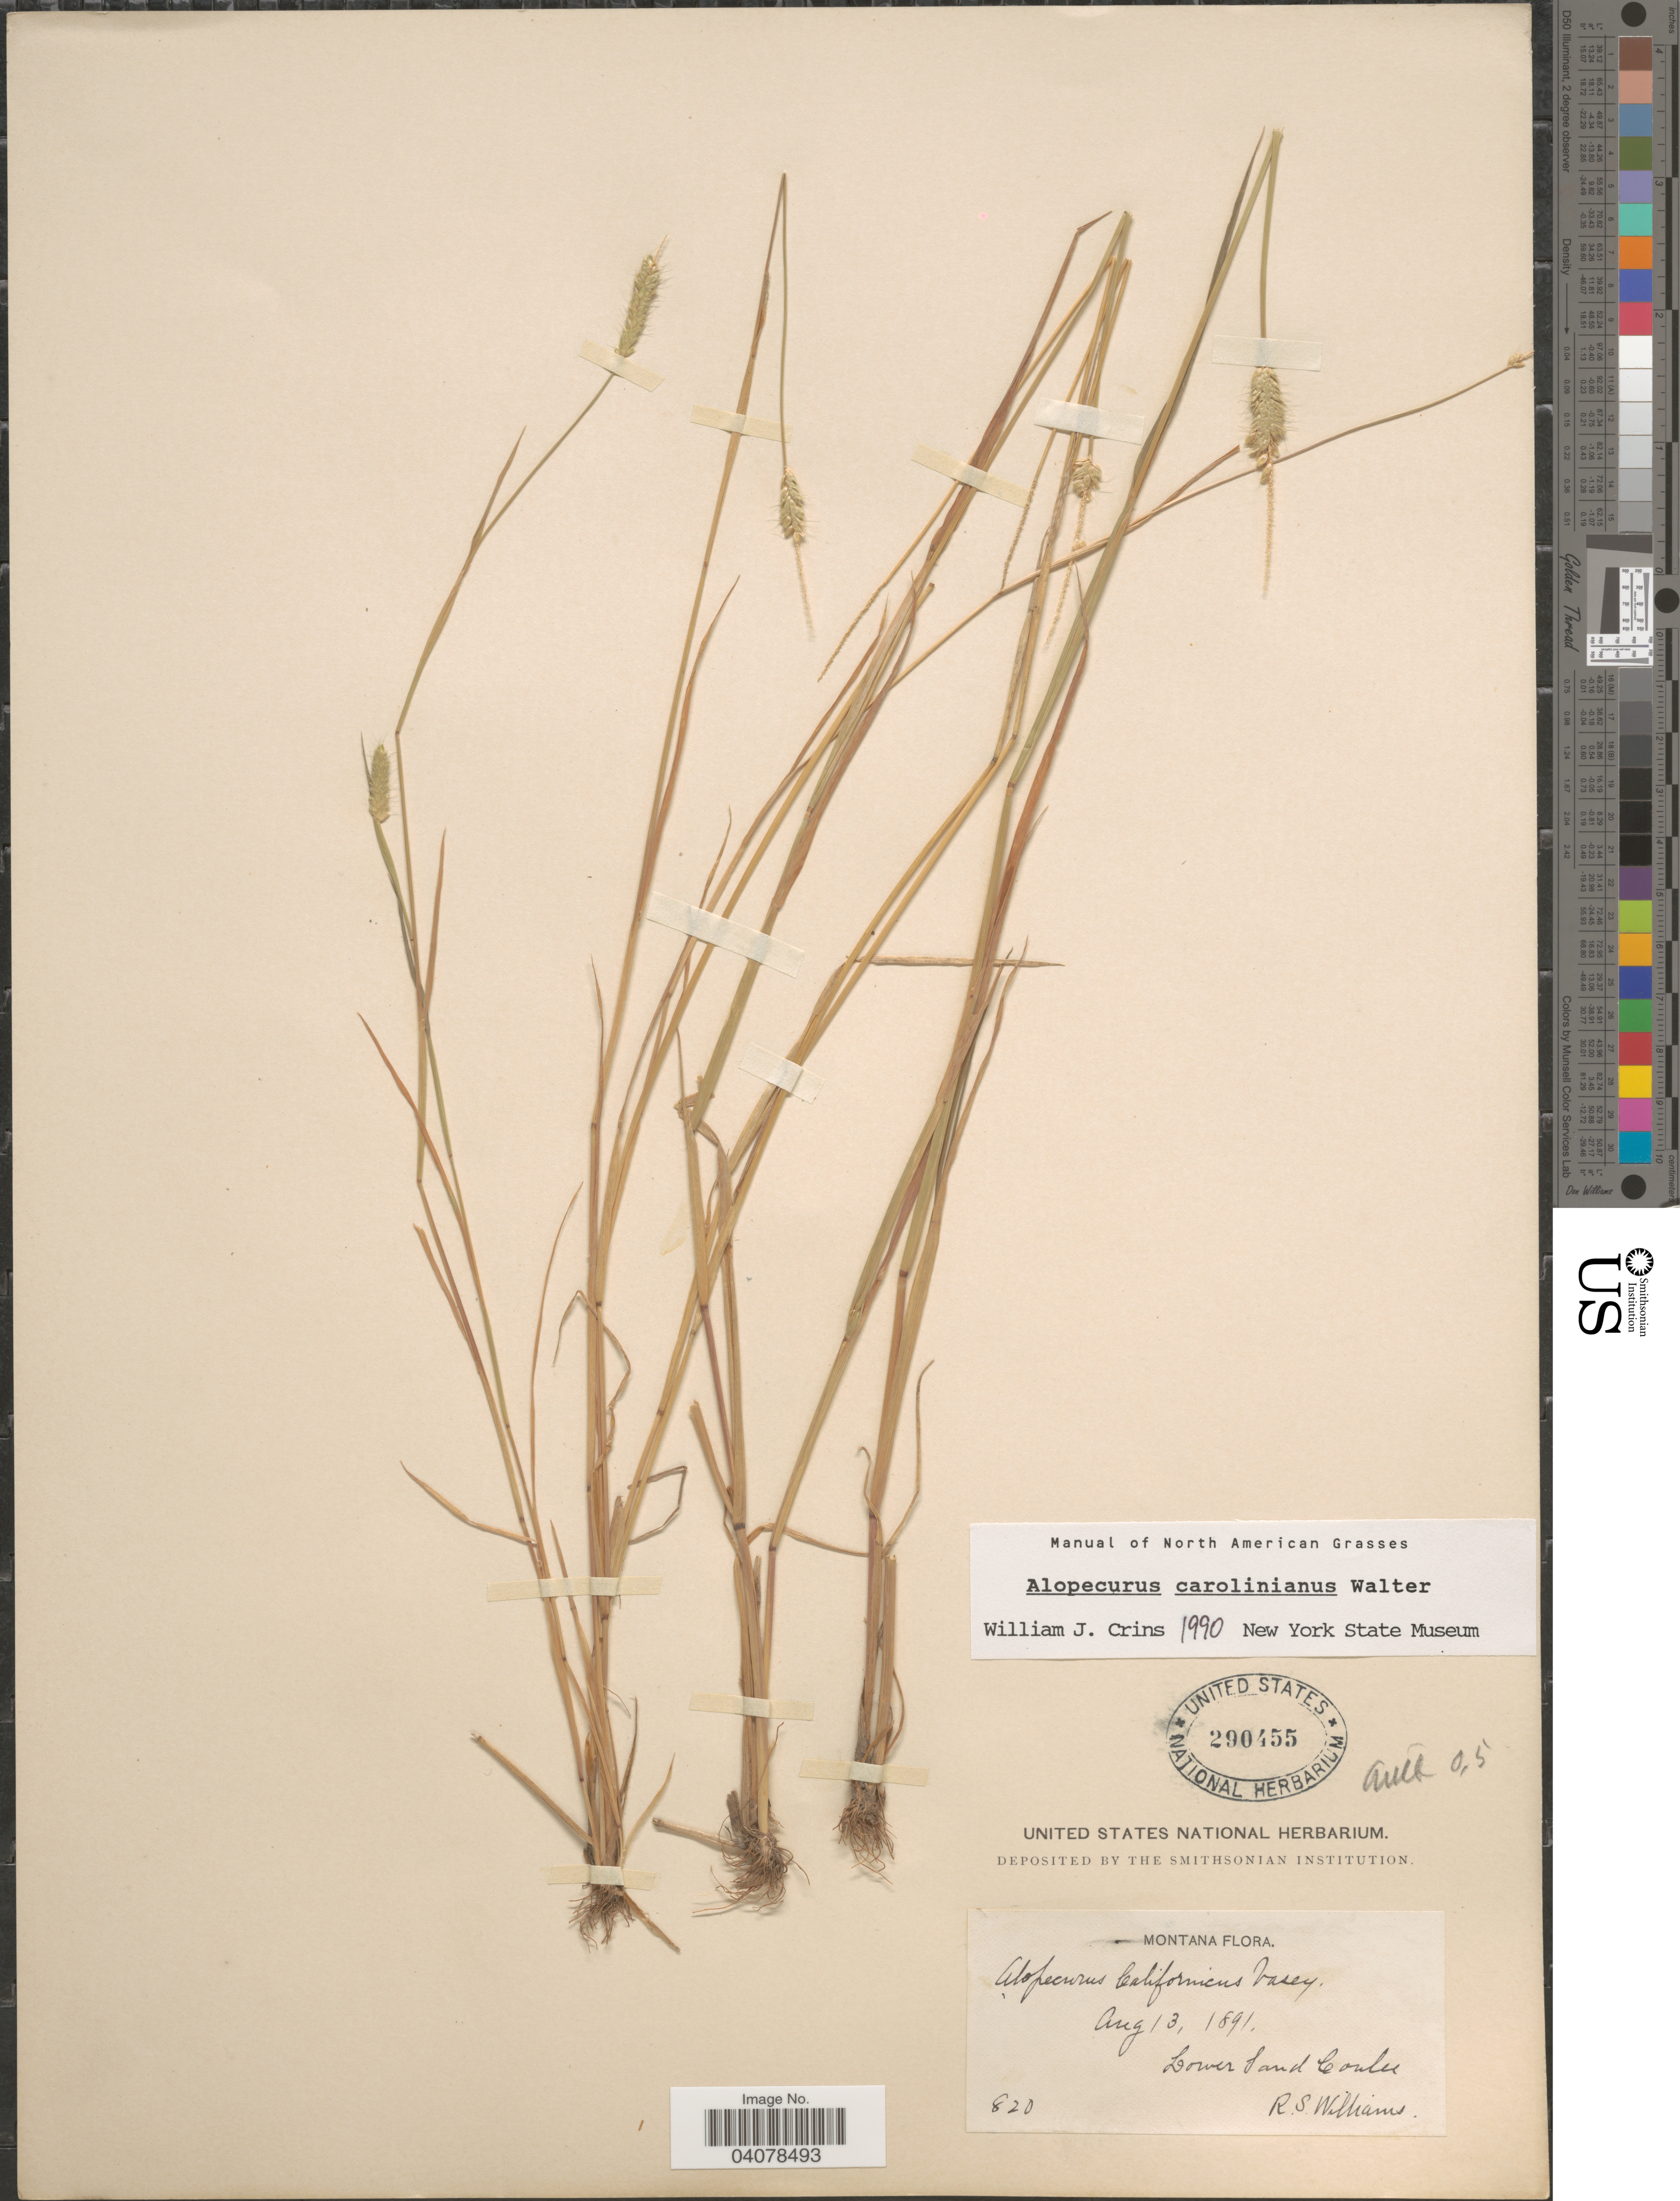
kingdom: Plantae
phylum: Tracheophyta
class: Liliopsida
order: Poales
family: Poaceae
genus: Alopecurus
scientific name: Alopecurus aequalis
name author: Sobol.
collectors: R. S. Williams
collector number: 820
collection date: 1891-08-13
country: United States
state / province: Montana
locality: Lower Sand Coulee.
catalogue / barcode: US 290455